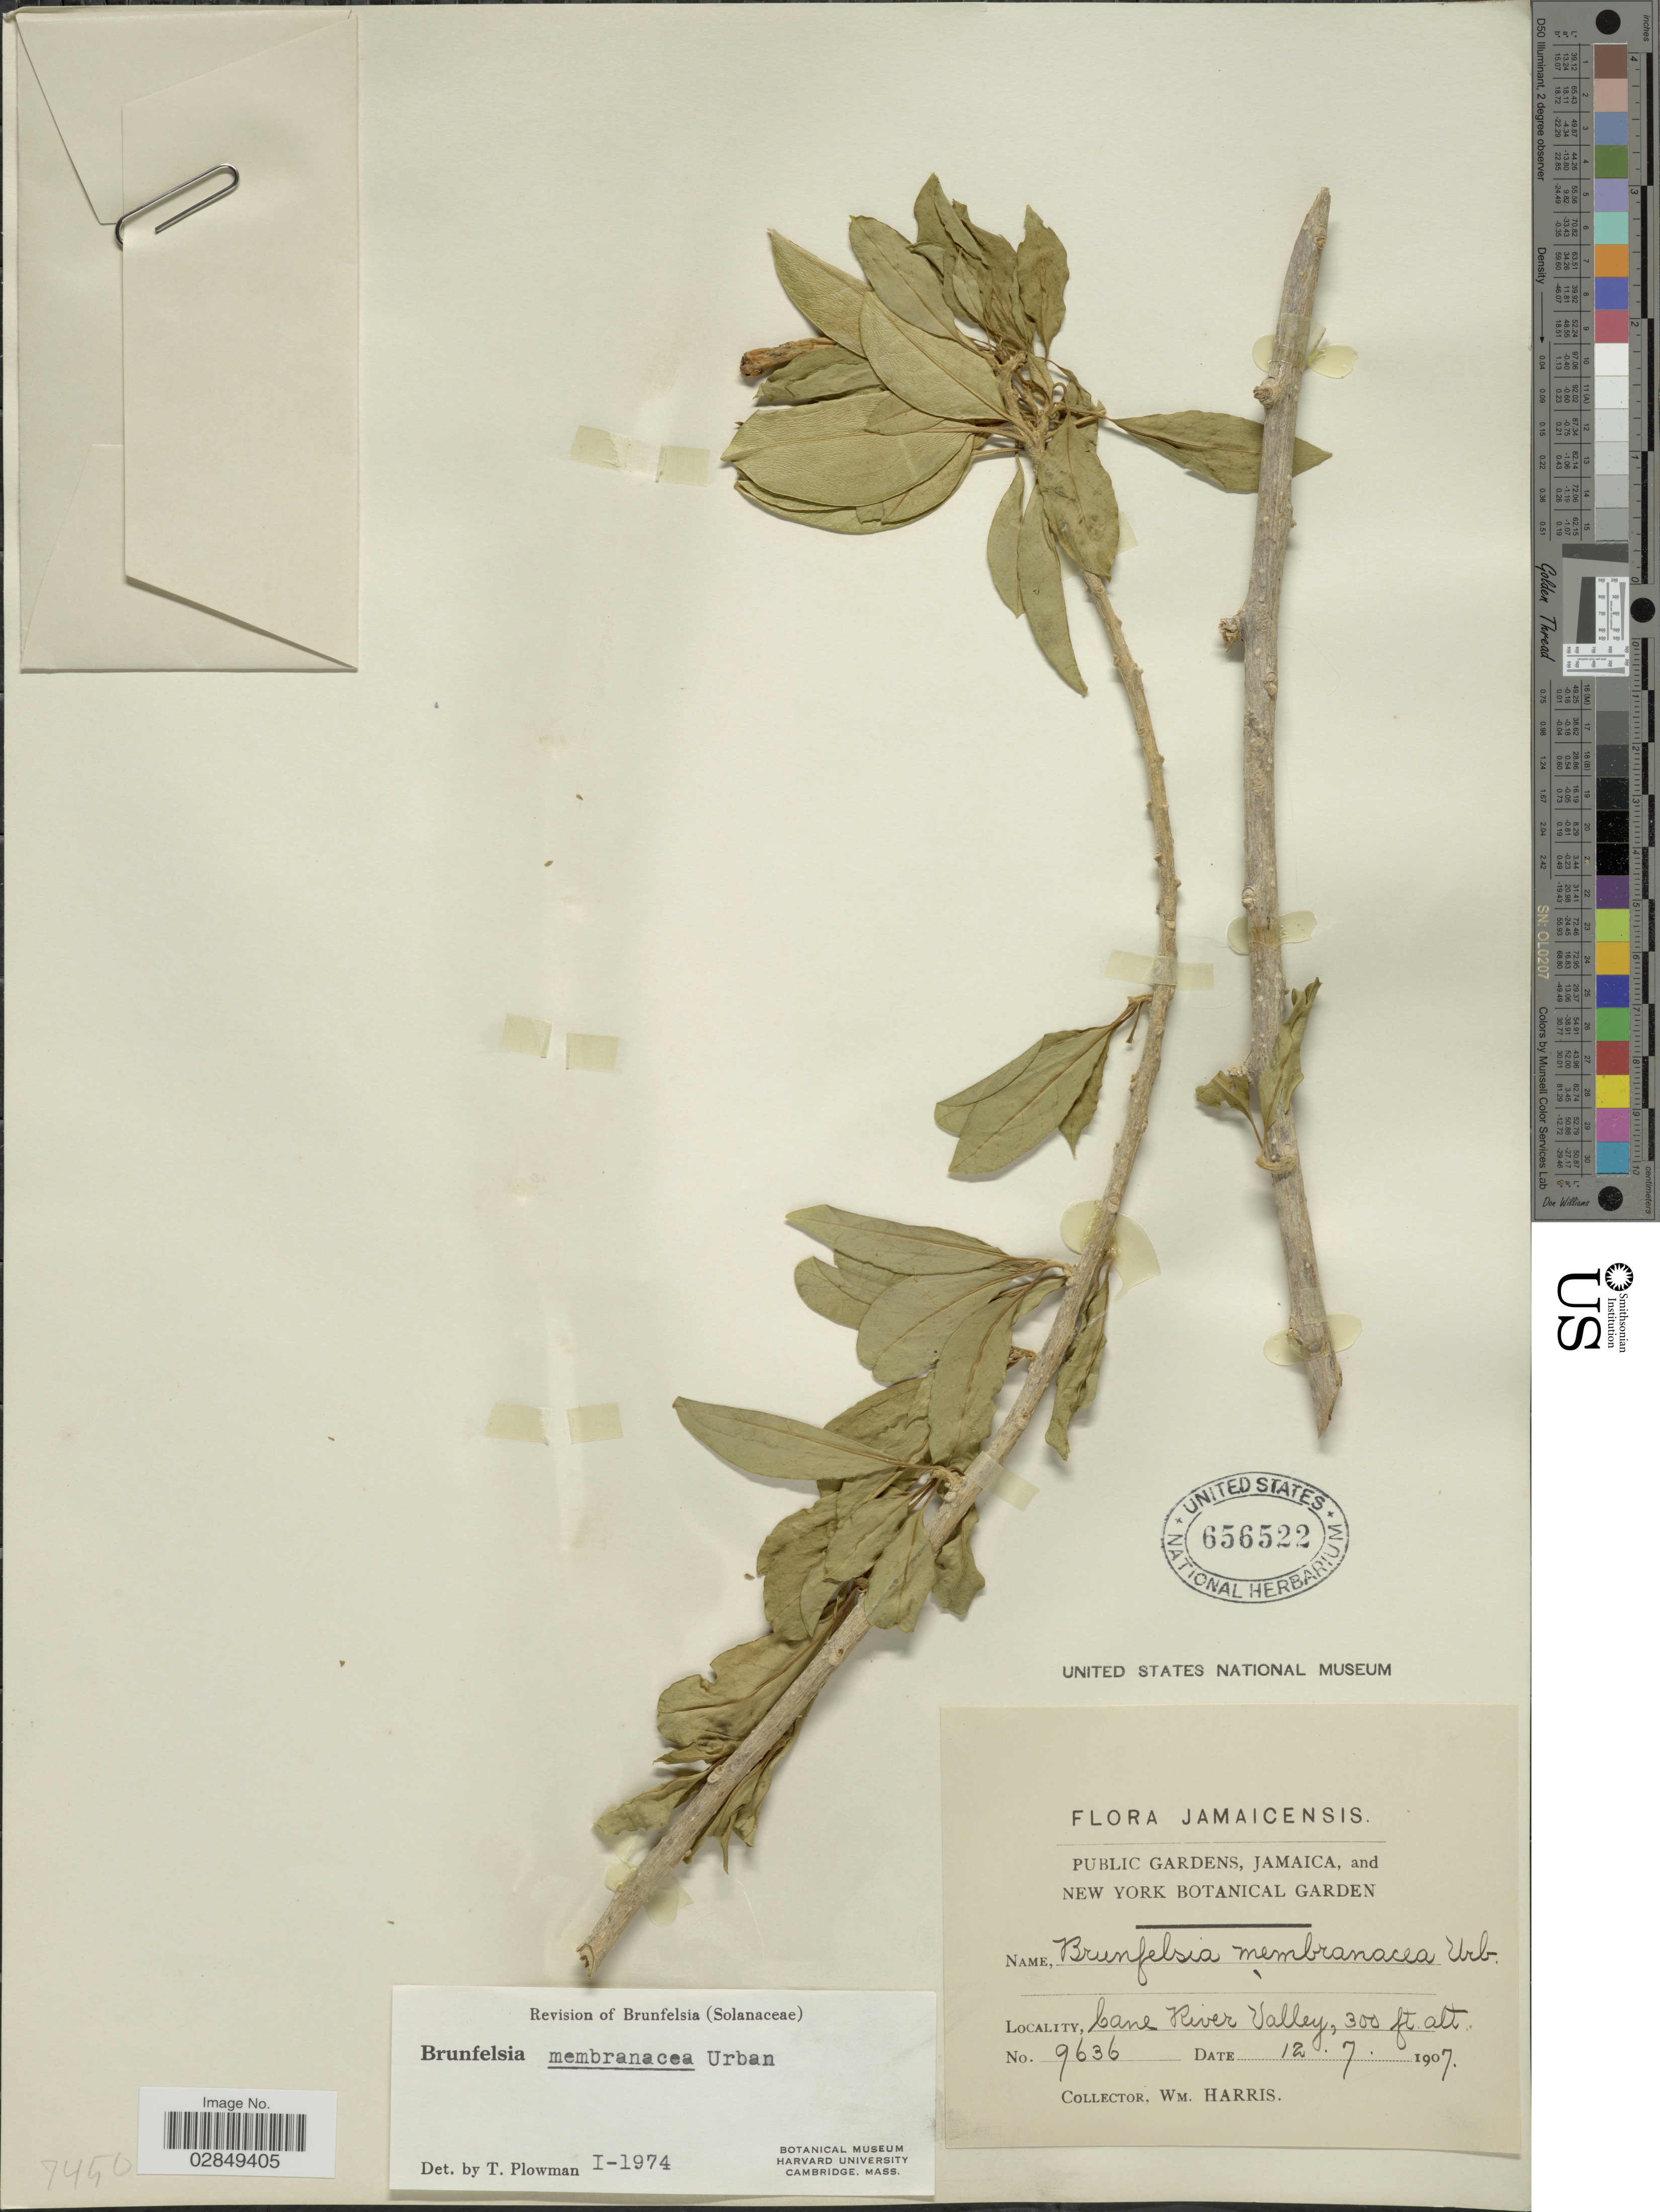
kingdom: Plantae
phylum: Tracheophyta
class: Magnoliopsida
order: Solanales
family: Solanaceae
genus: Brunfelsia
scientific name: Brunfelsia membranacea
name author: Urb.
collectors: W. H. Harris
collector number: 9636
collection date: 1907-07-12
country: Jamaica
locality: Cane River Valley.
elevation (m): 91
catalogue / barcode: US 656522